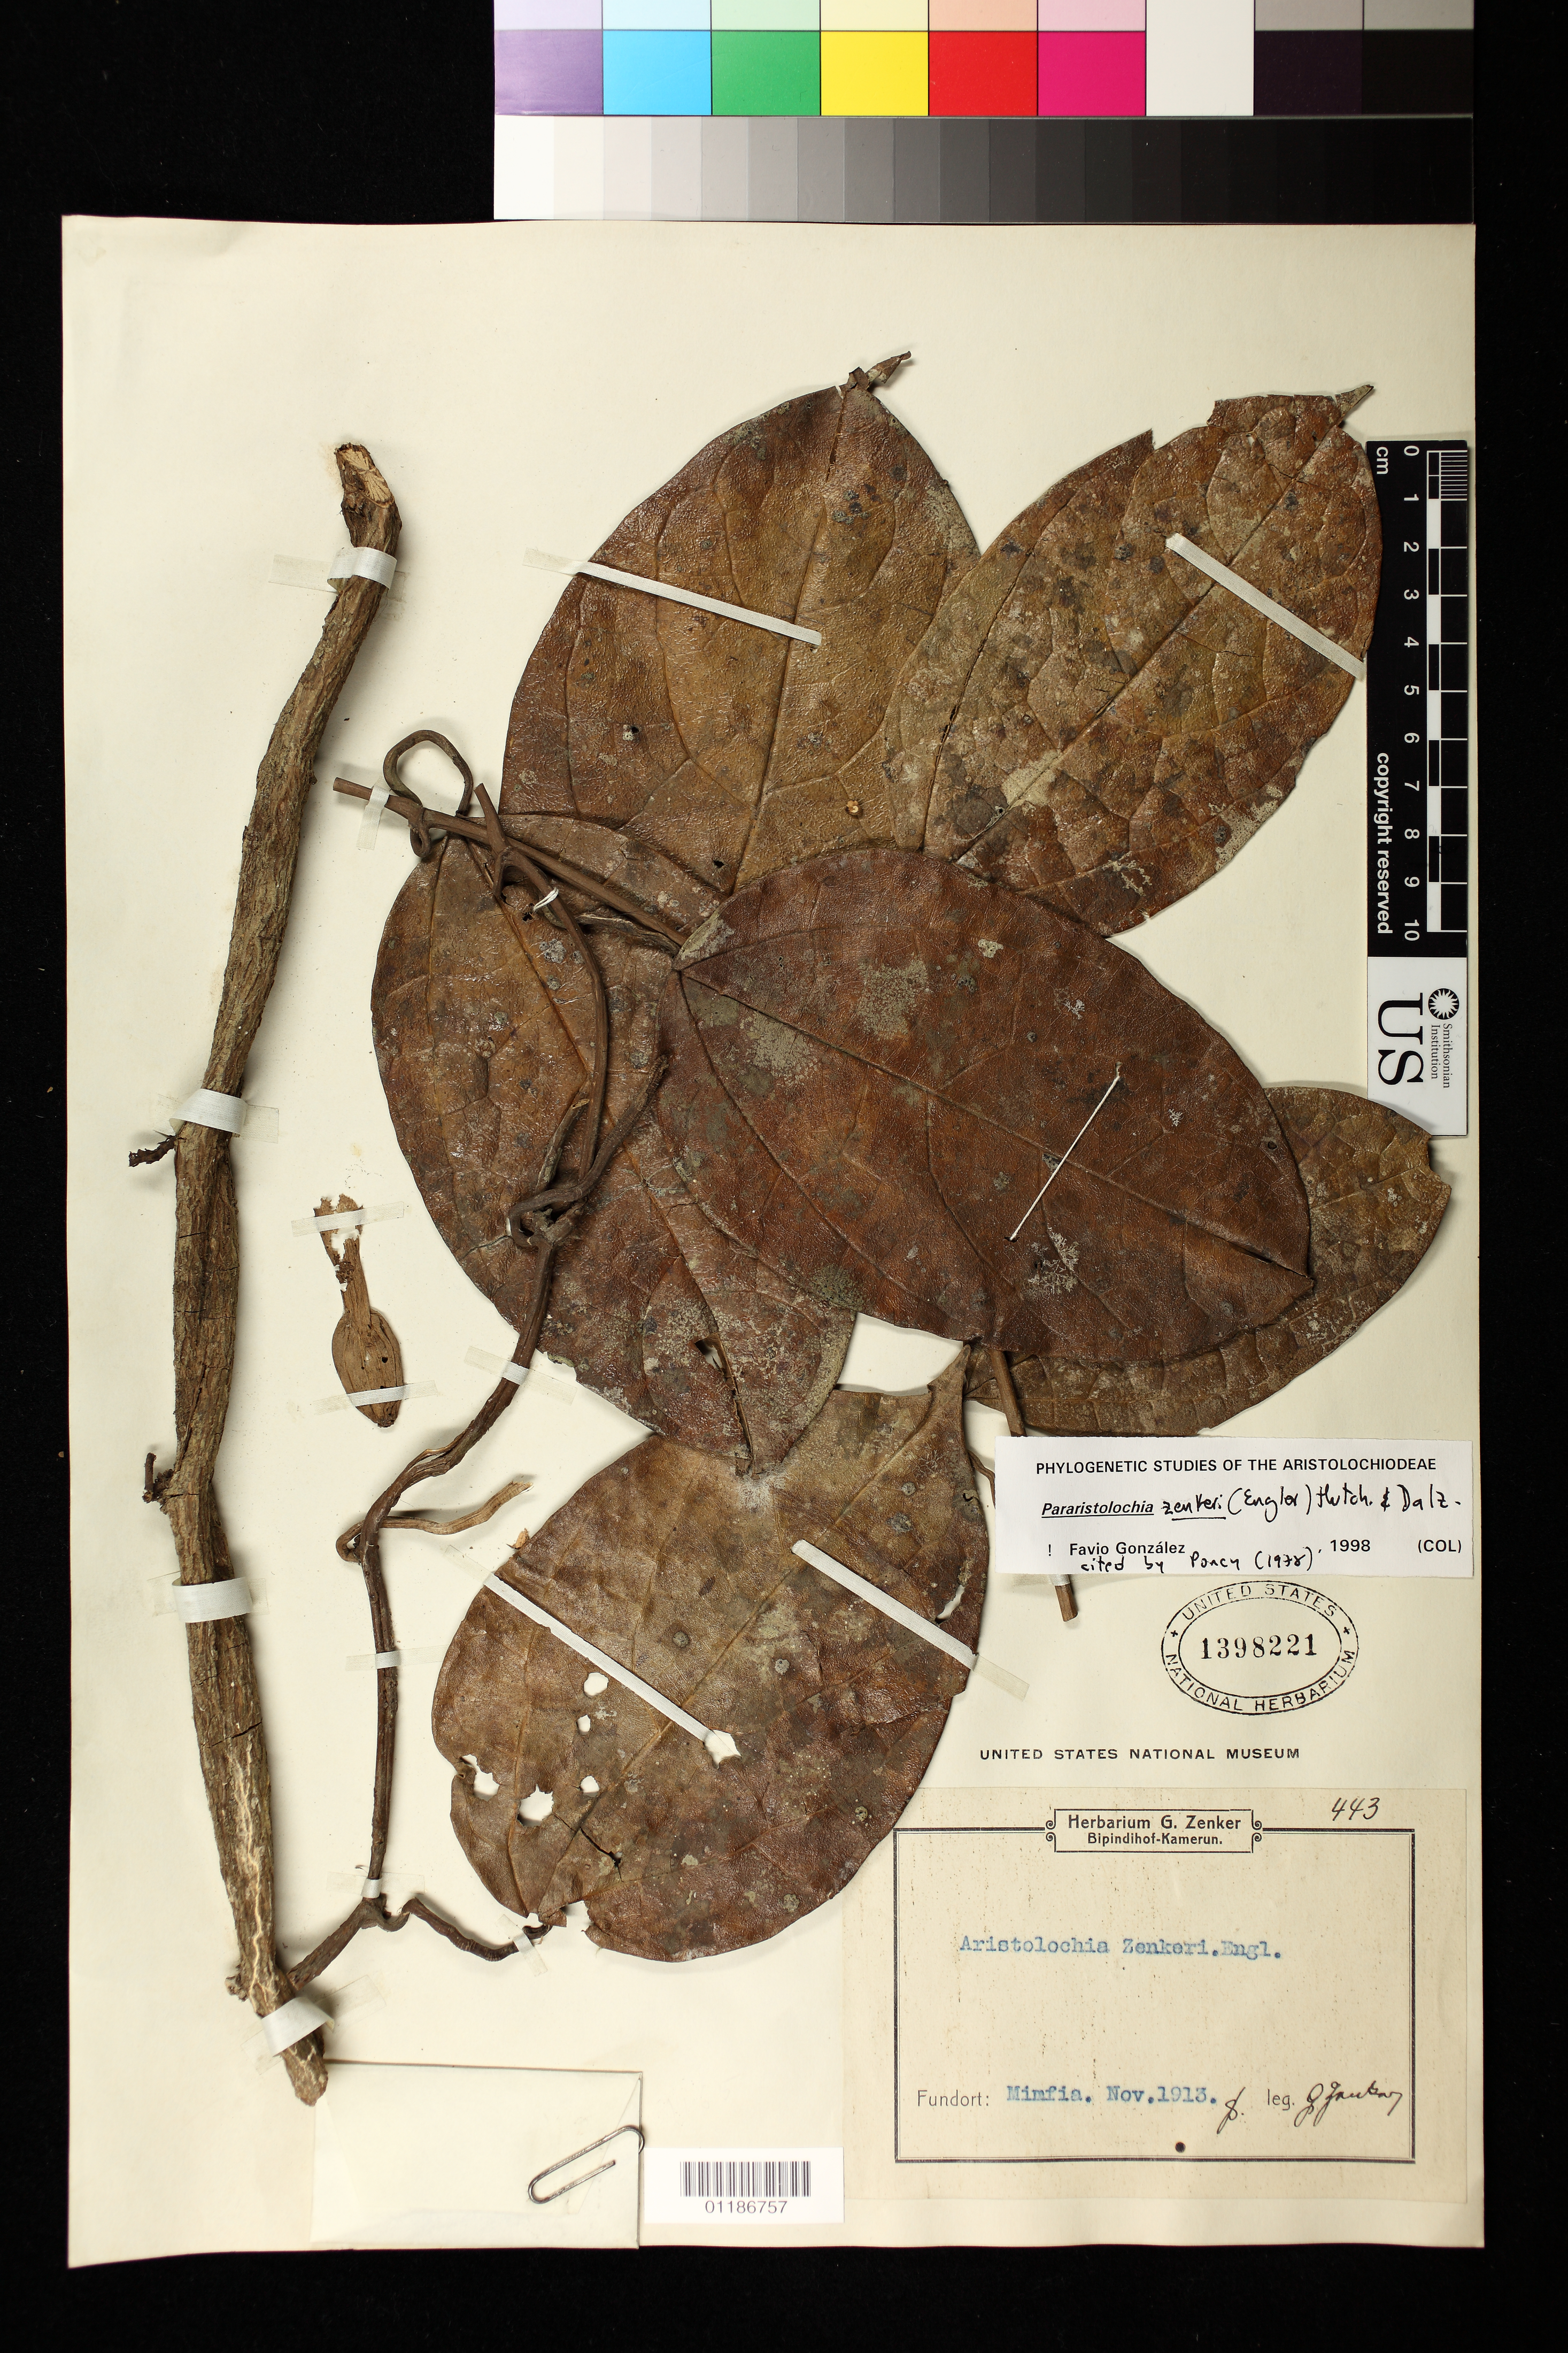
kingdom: Plantae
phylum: Tracheophyta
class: Magnoliopsida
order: Piperales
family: Aristolochiaceae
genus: Pararistolochia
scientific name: Pararistolochia zenkeri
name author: (Engl.) Hutch. & Dalziel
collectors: G. A. Zenker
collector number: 443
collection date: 1913-11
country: Cameroon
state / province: Sud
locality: Bipindihof, Mimfia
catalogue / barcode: US 1398221